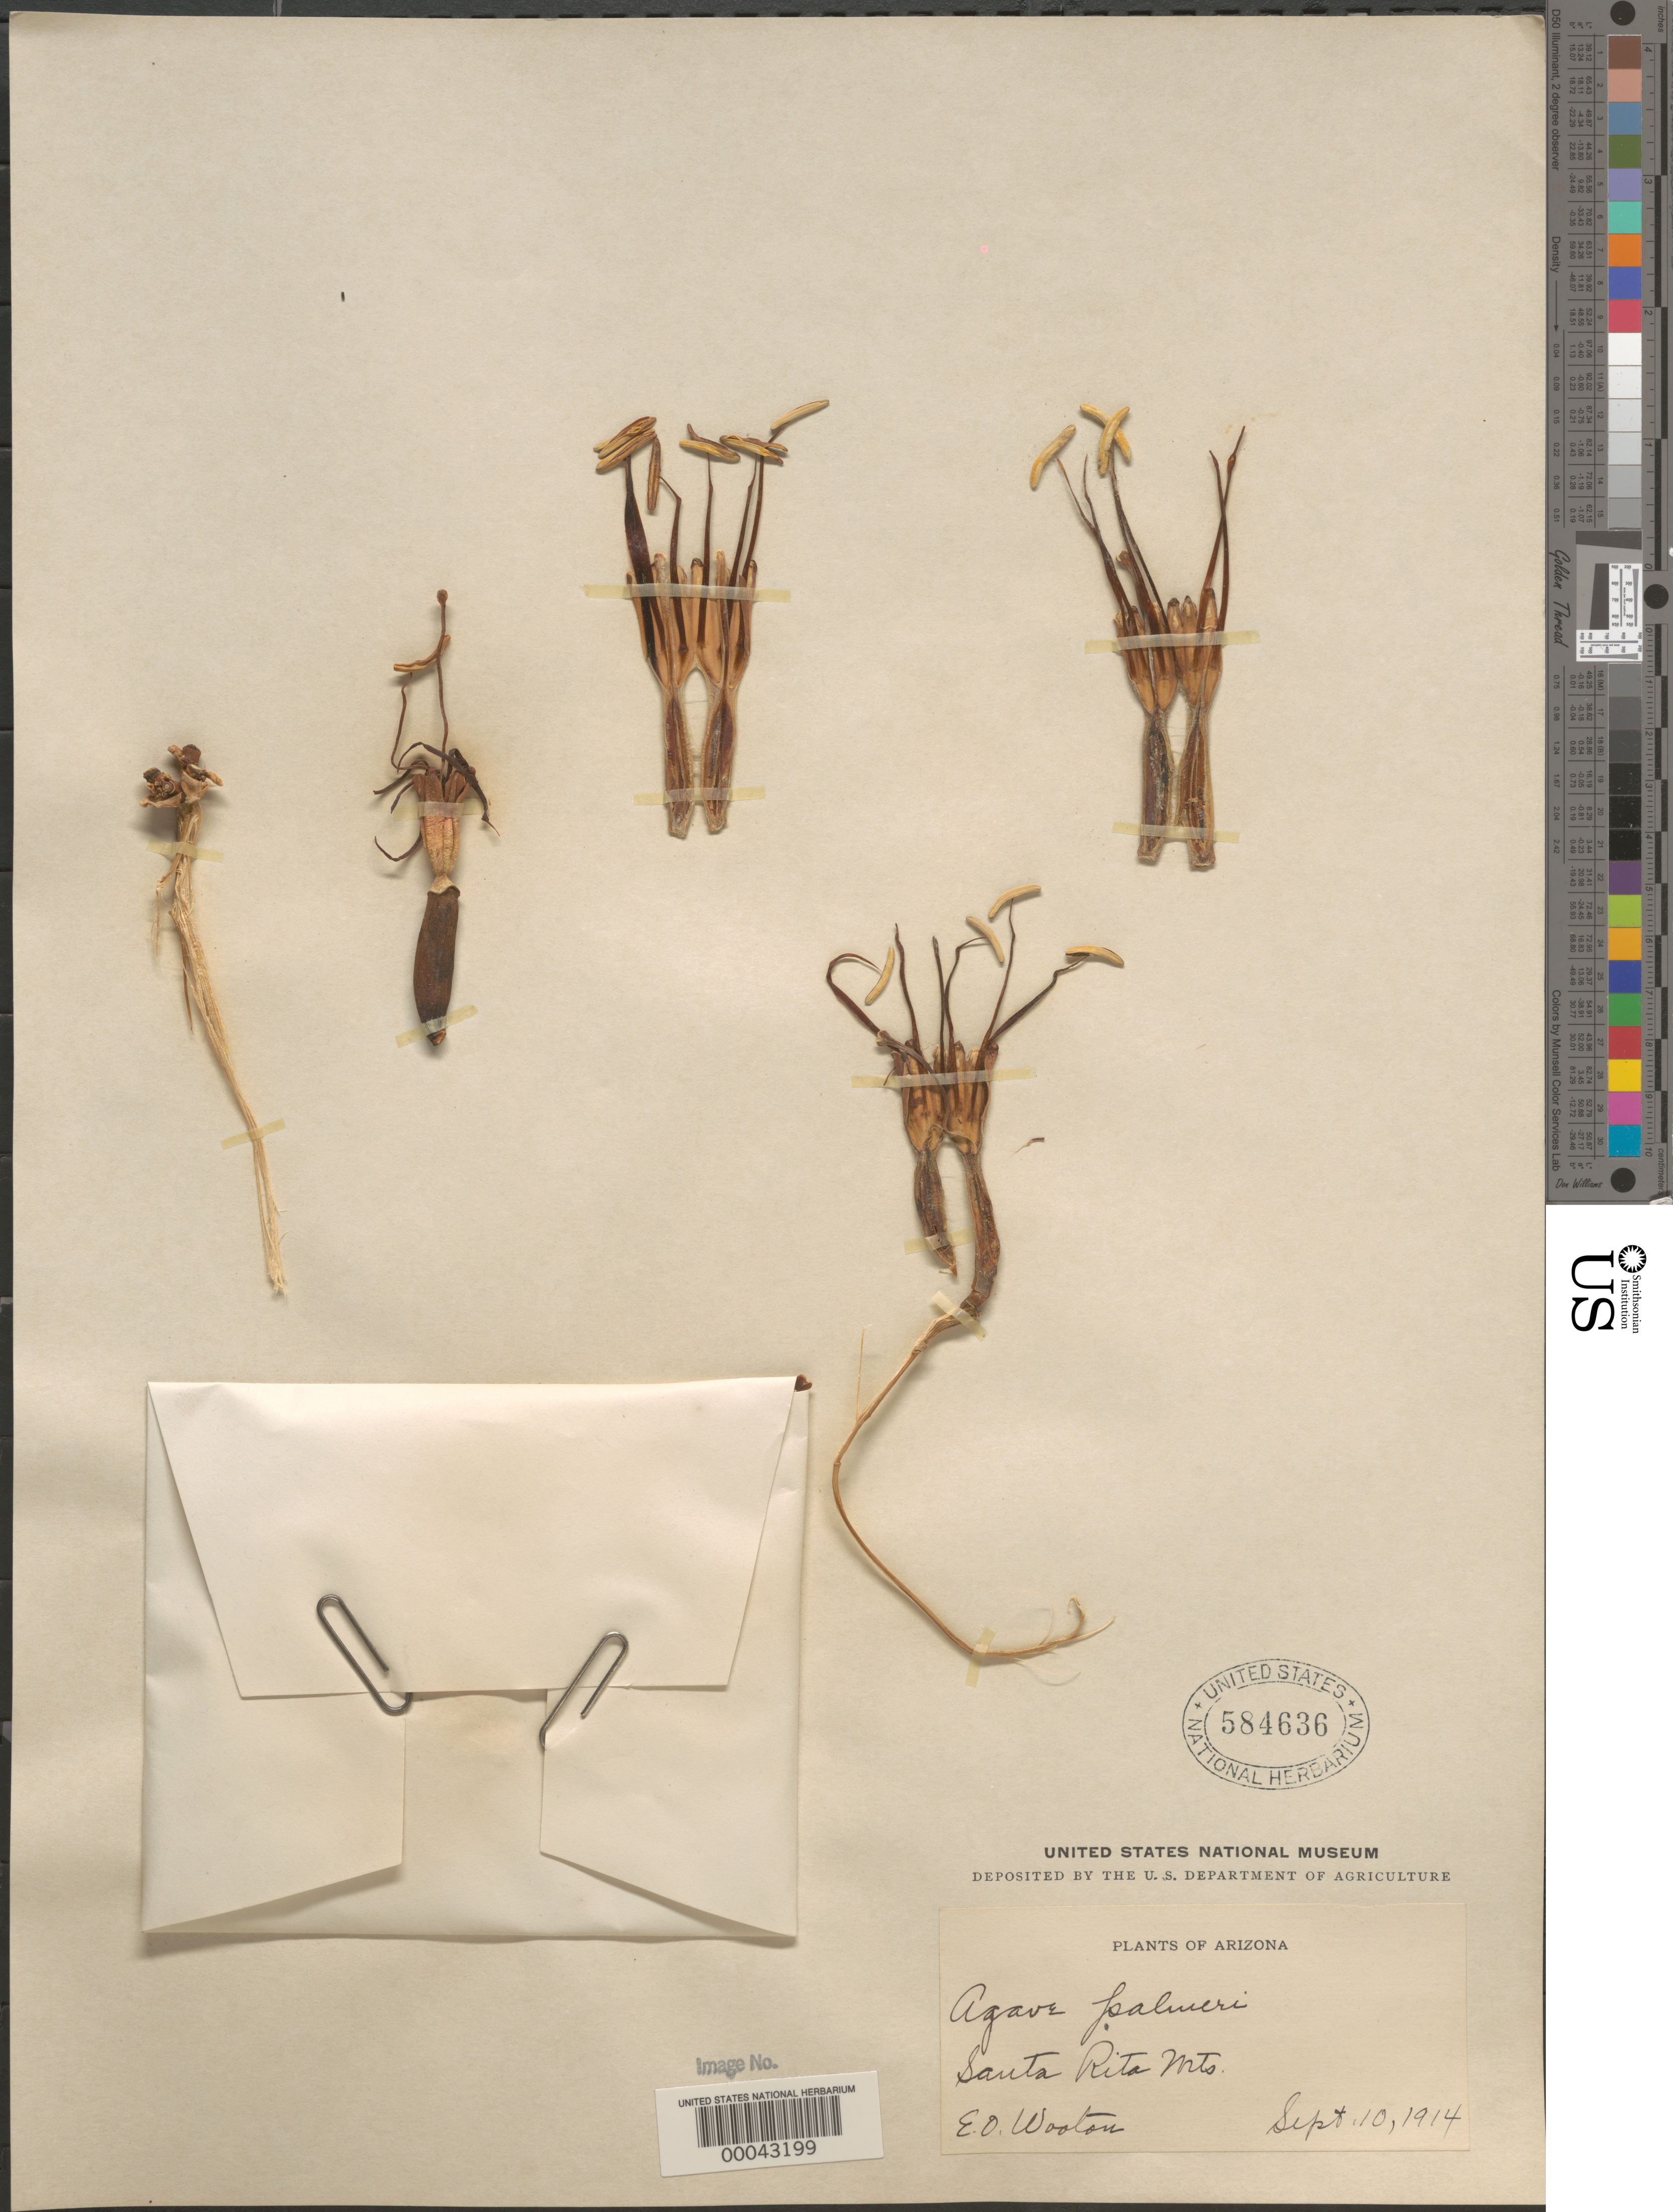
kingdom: Plantae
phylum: Tracheophyta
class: Liliopsida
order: Asparagales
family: Asparagaceae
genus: Agave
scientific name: Agave palmeri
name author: Engelm.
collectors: E. O. Wooton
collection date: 1914-09-10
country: United States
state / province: Arizona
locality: Santa Rita Mts.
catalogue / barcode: US 584636